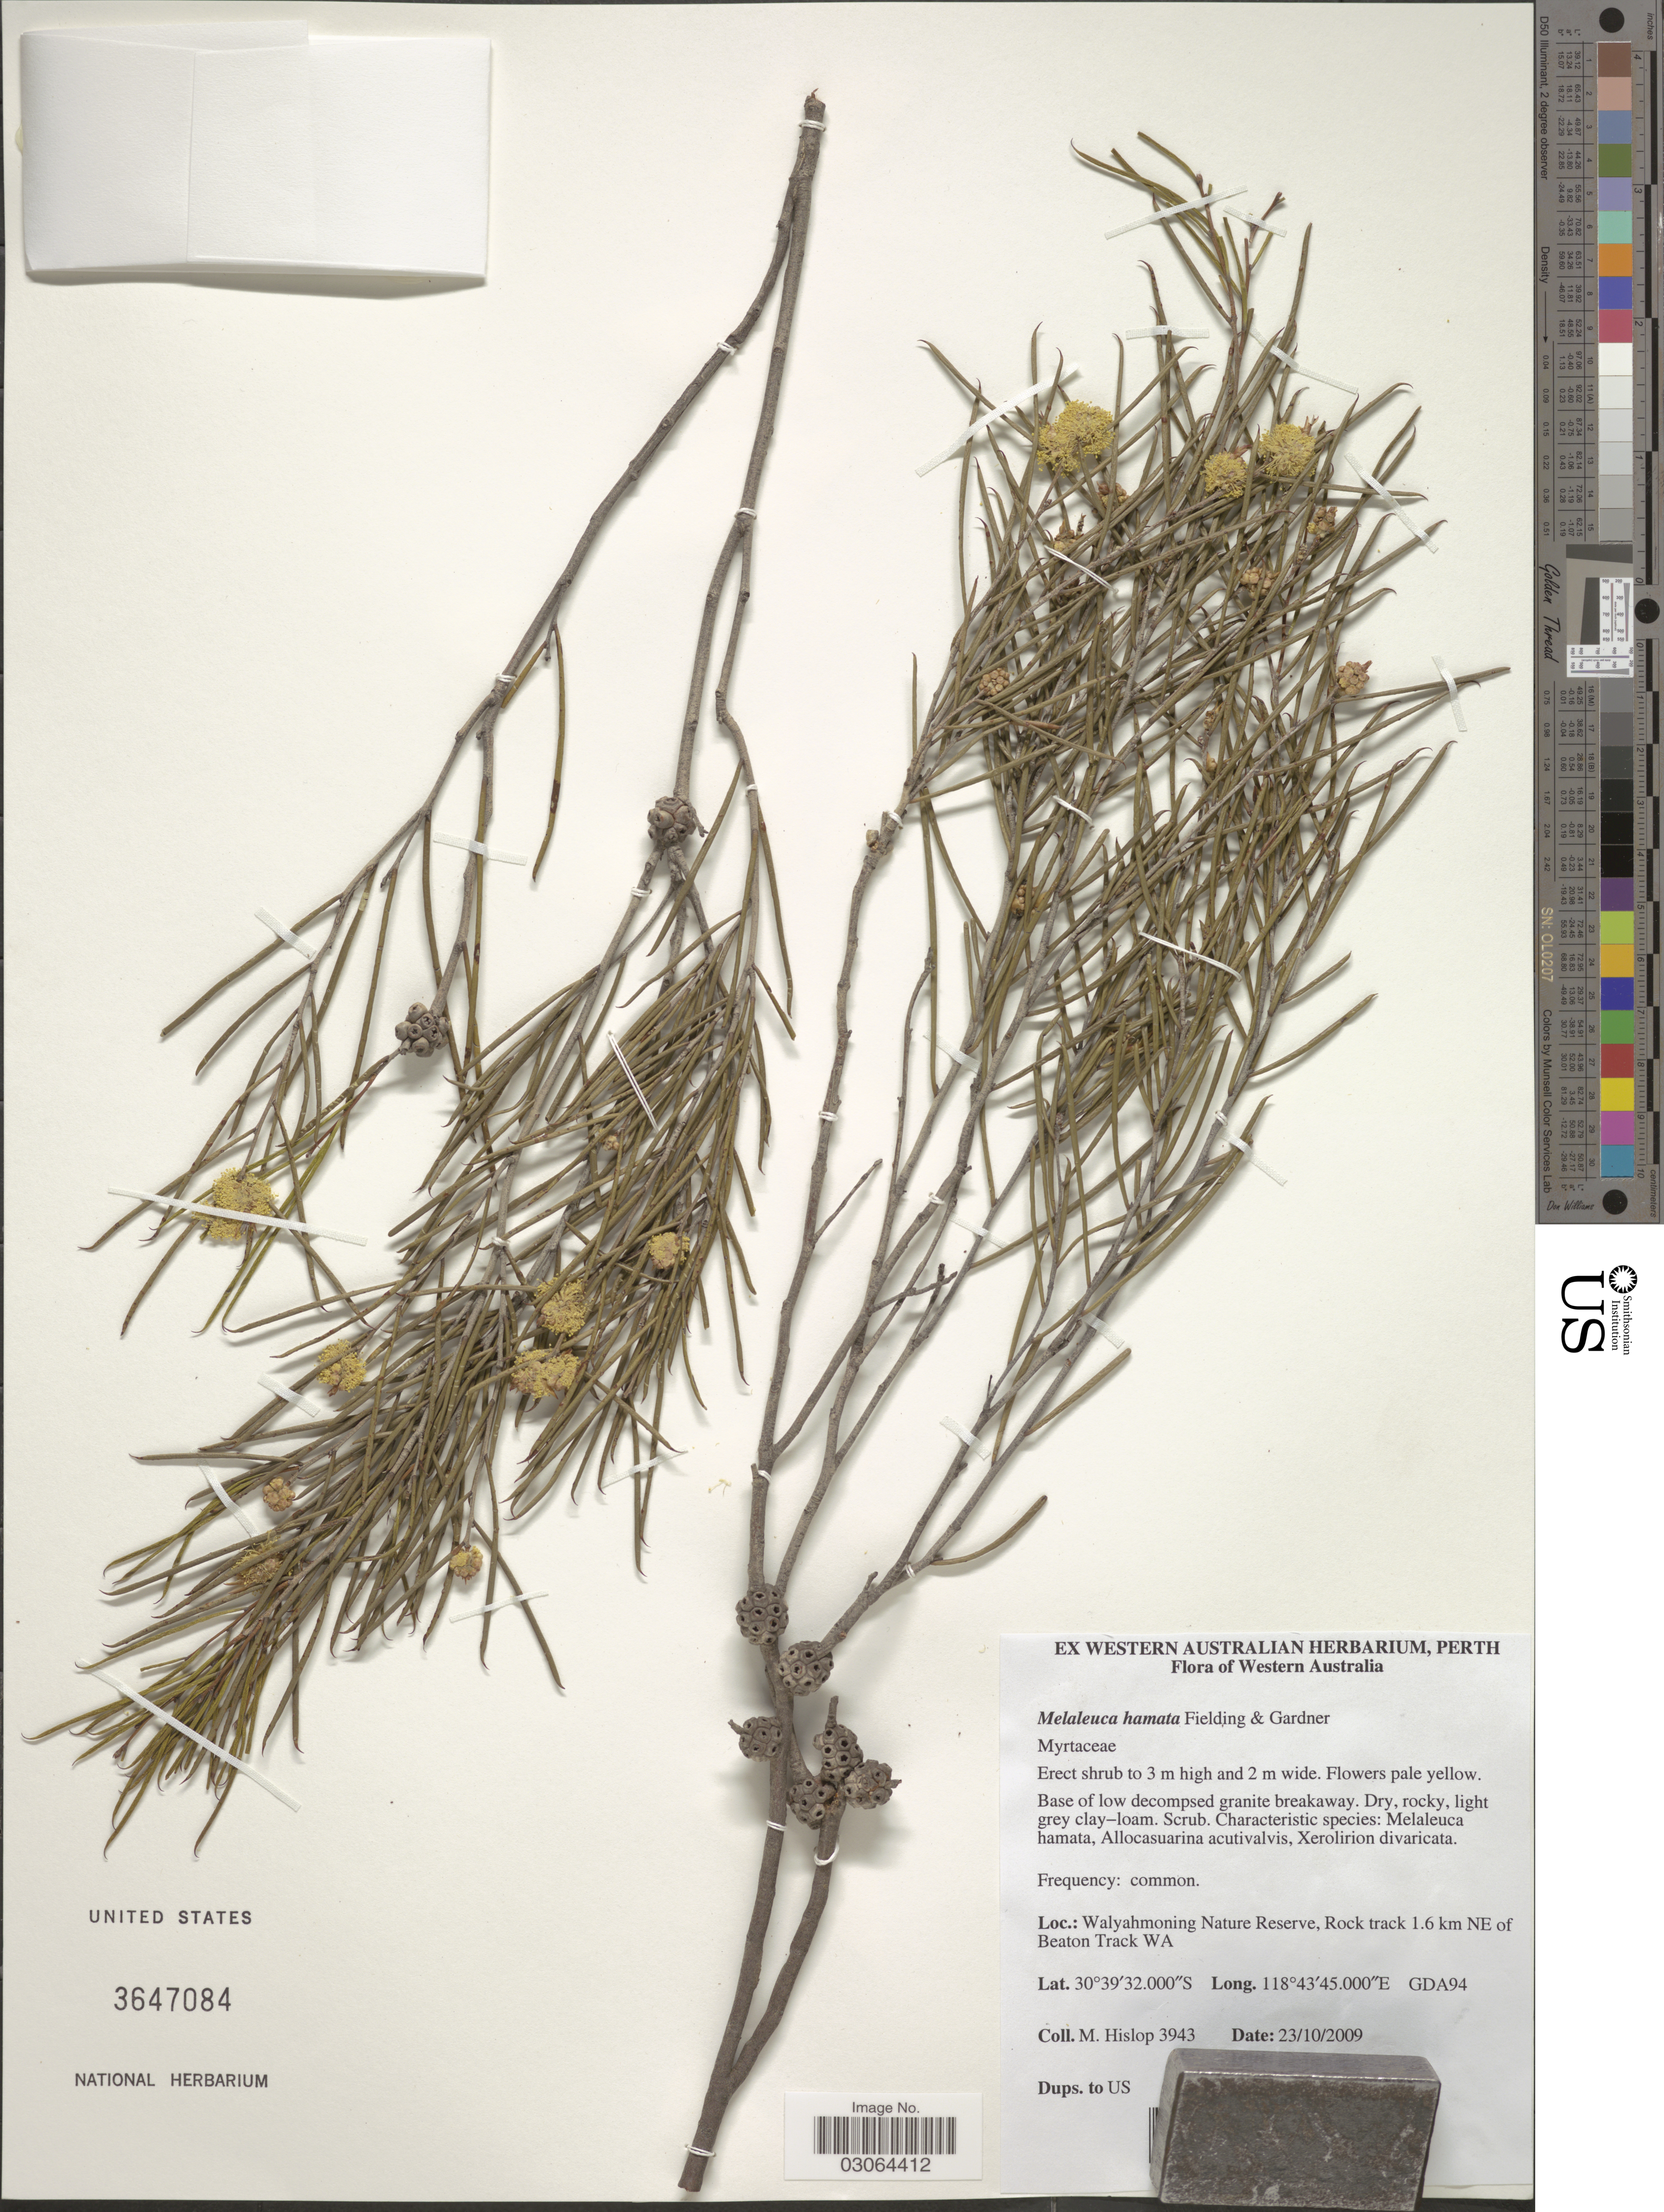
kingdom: Plantae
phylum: Tracheophyta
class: Magnoliopsida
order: Myrtales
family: Myrtaceae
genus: Melaleuca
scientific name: Melaleuca hamata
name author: Fielding & G.A.Gardner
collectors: M. Hislop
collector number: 3943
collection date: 2009-10-23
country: Australia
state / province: Western Australia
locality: Walyahmoning Nature Reserve, Rock track 1.6 km NE of Beaton Track WA.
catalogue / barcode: US 3647084